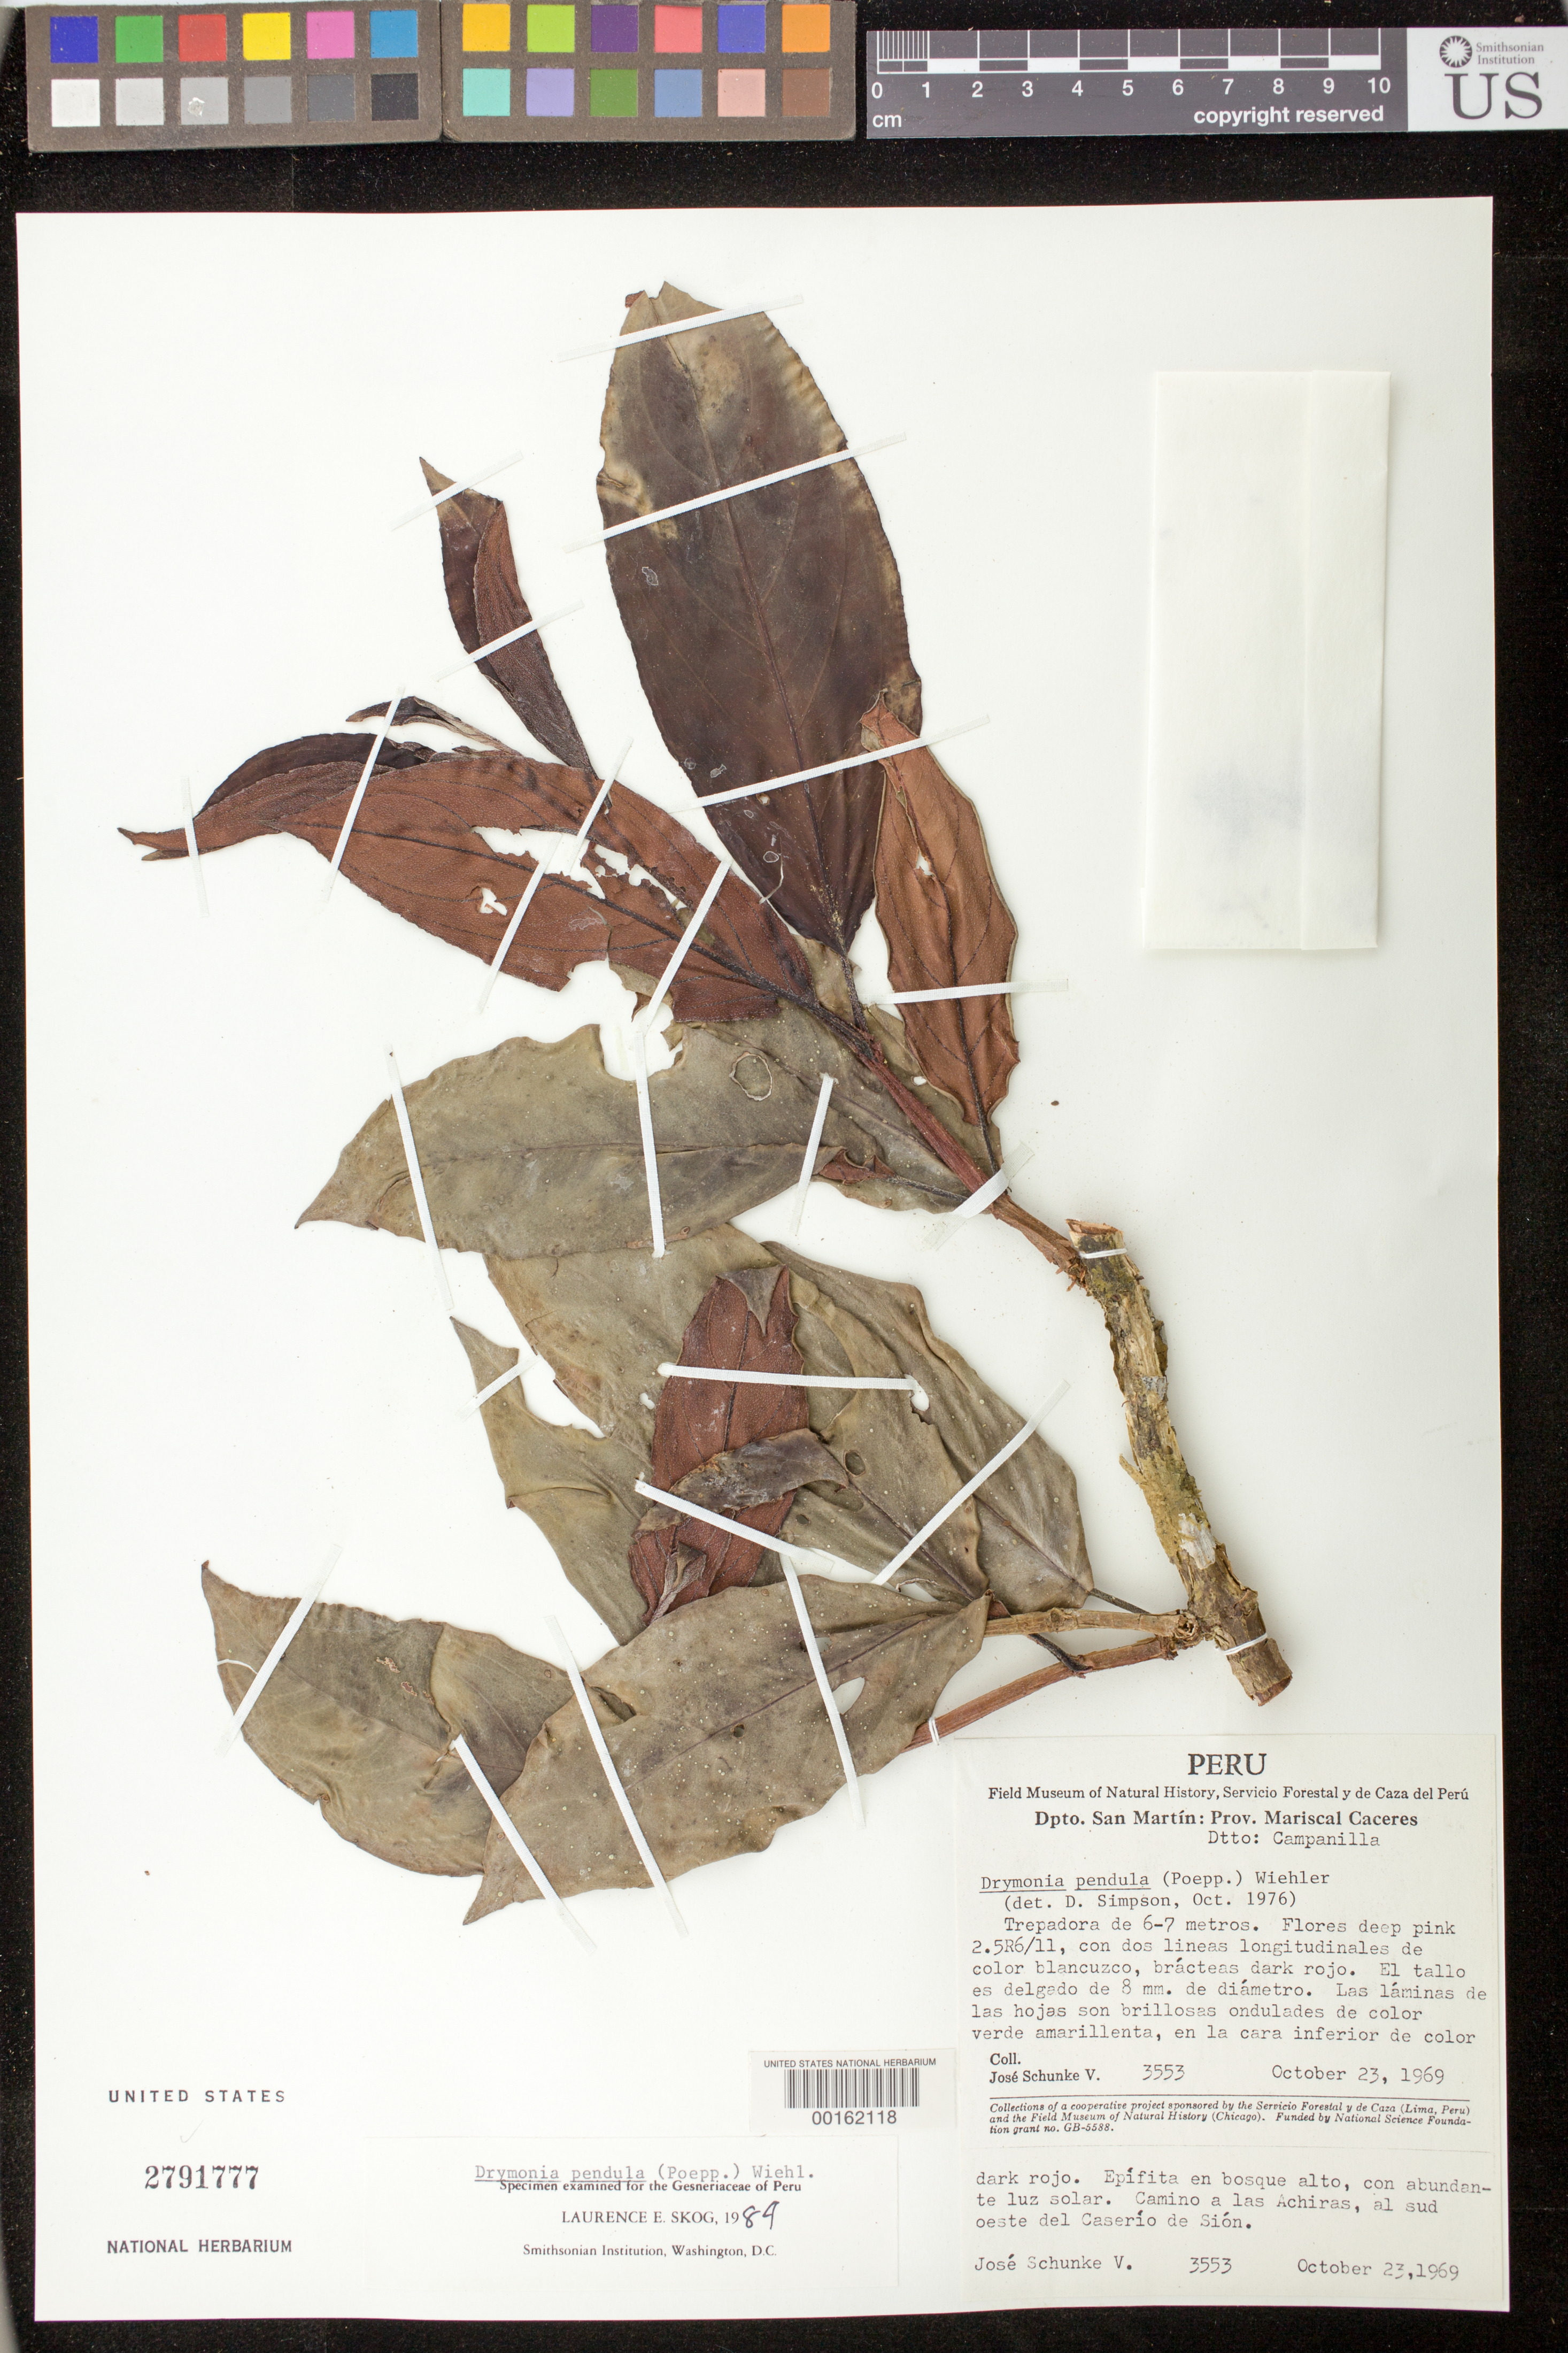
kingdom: Plantae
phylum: Tracheophyta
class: Magnoliopsida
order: Lamiales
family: Gesneriaceae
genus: Drymonia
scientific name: Drymonia pendula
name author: (Poepp.) Wiehler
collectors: J. Schunke Vigo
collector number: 3553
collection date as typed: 23 Oct 1969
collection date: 1969-10-23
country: Peru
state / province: San Martín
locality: Prov. Mariscal Cáceres, Dtto. Campanilla, road to Las Achiras, SW of Caserio de Sion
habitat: Epiphyte in tall forest, with lots of sun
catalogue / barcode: US 2791777